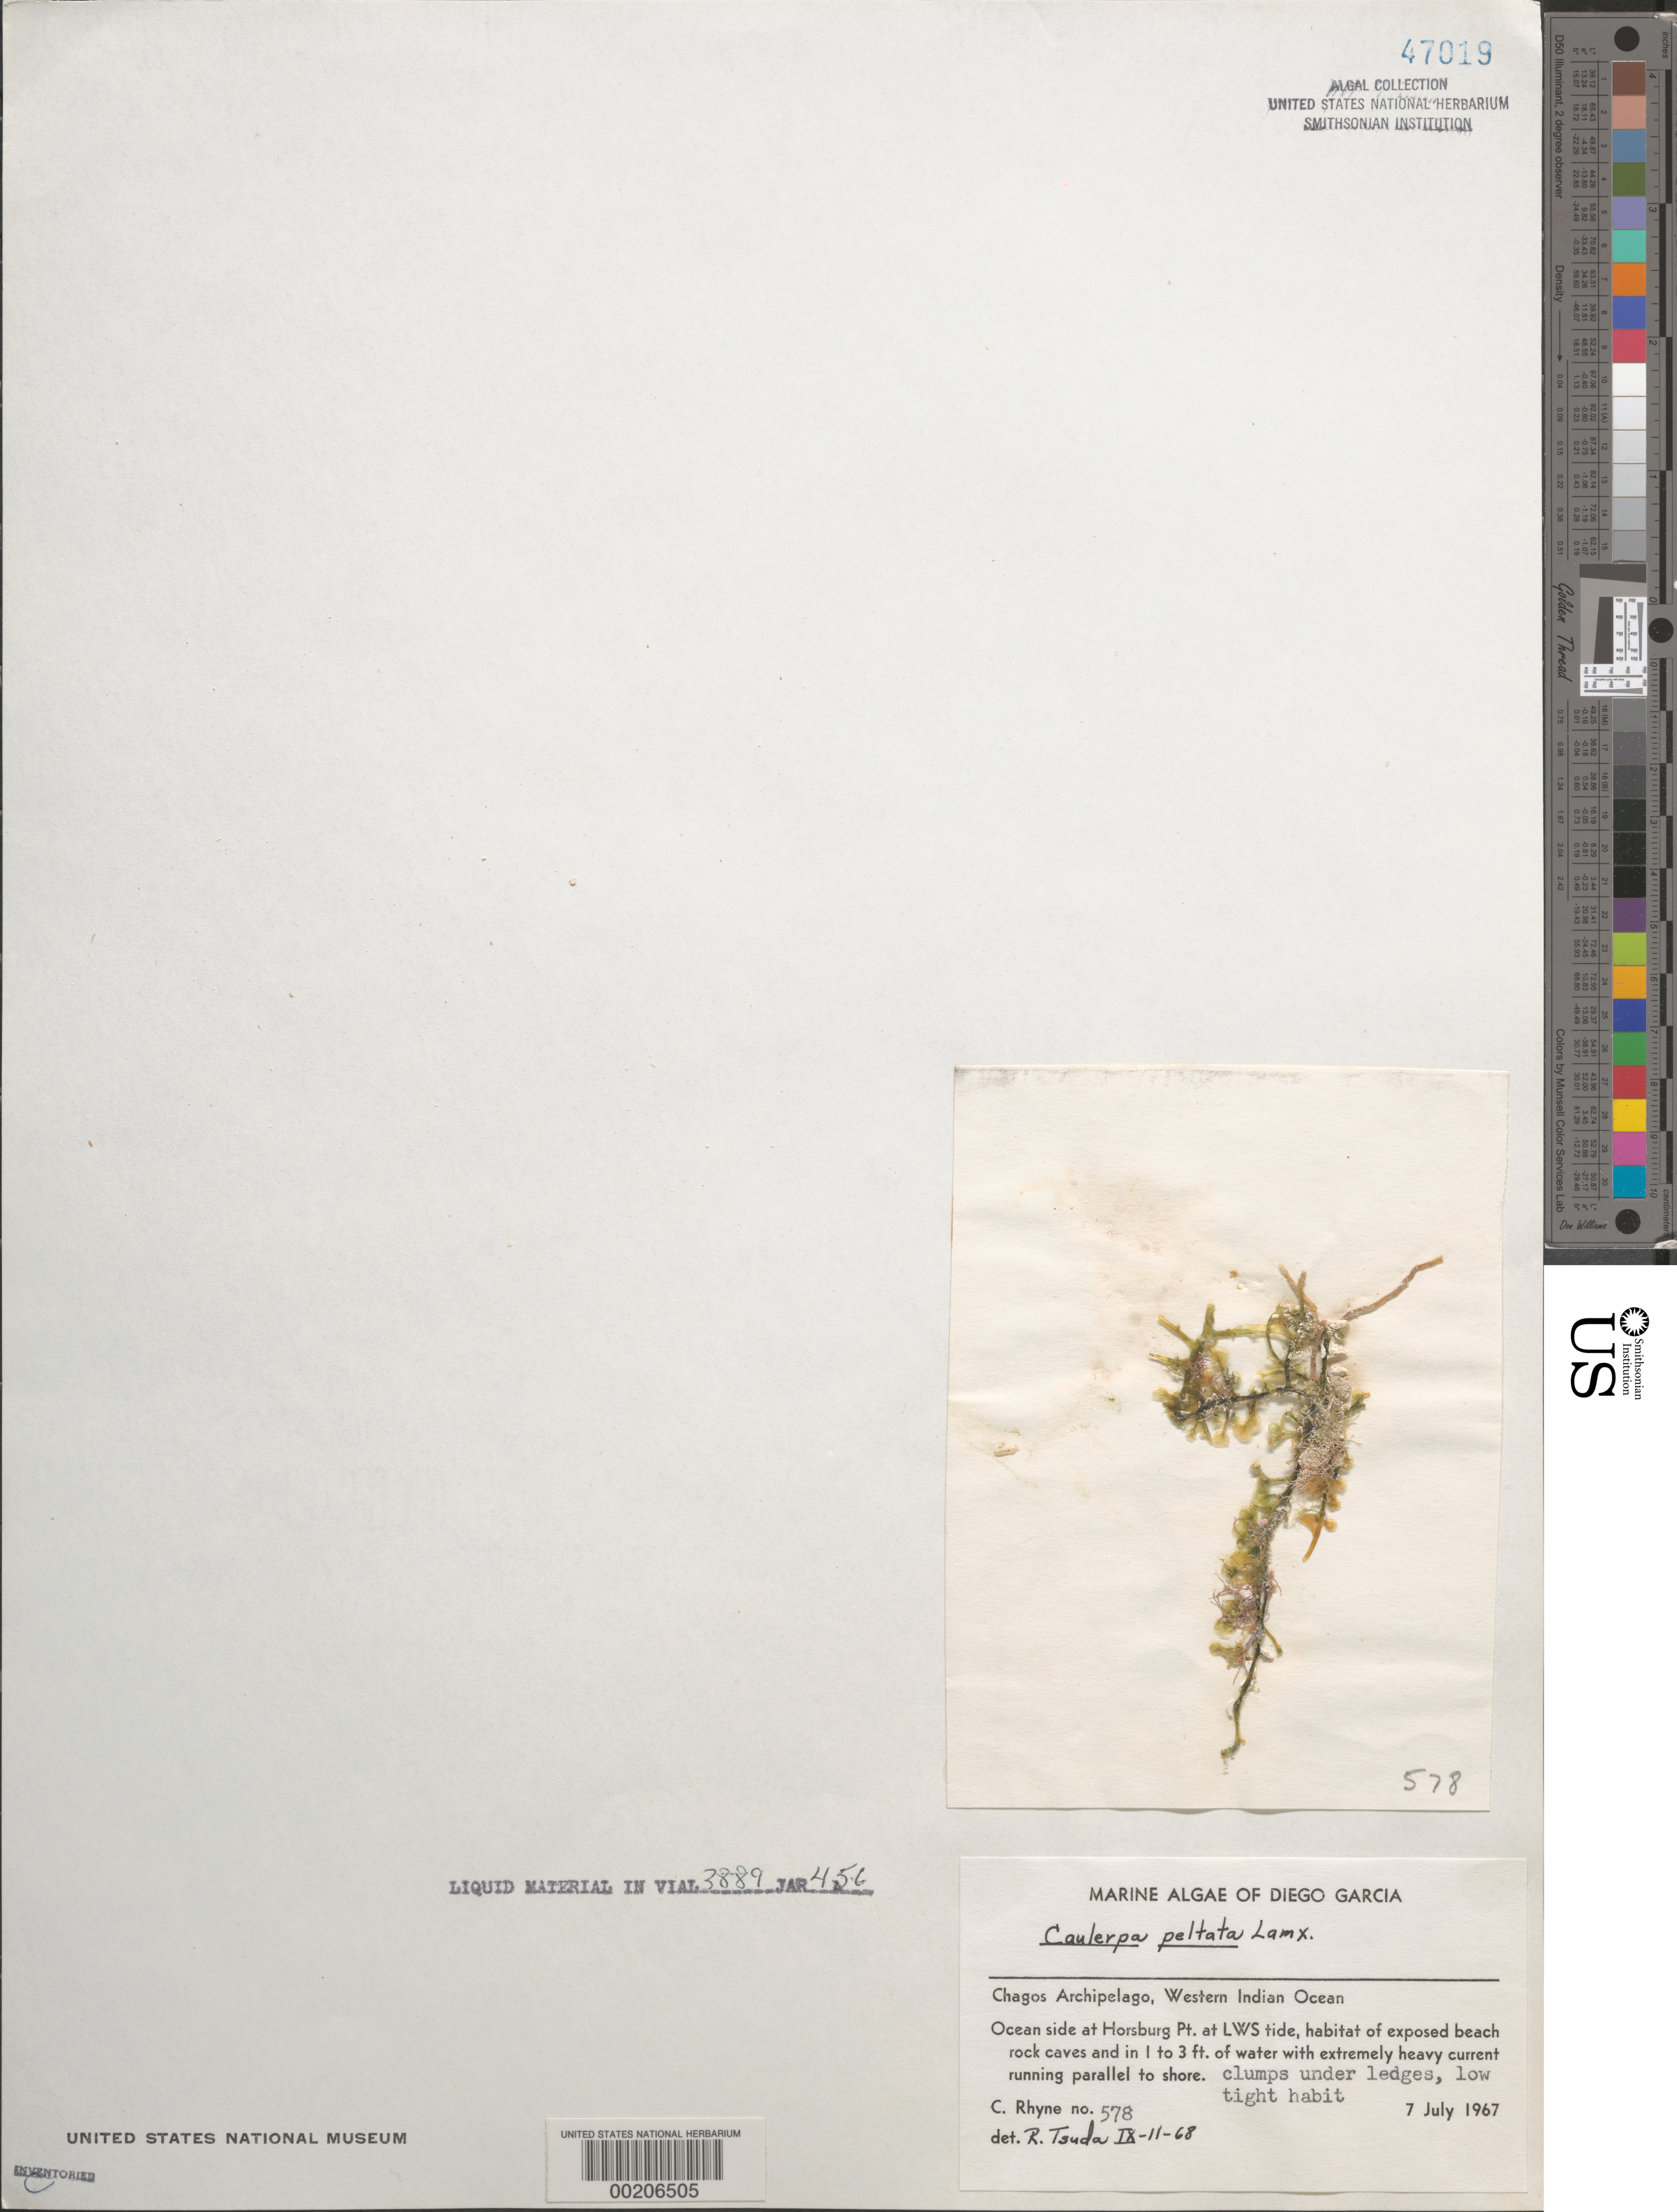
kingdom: Plantae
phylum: Chlorophyta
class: Ulvophyceae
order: Cladophorales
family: Cladophoraceae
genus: Cladophora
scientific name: Cladophora glomerata var. crassior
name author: (C. Agardh) C. Hoek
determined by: Algae name updating Project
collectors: C. Rhyne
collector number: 578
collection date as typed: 07 Jul 1967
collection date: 1967-07-07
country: British Indian Ocean Territory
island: Diego Garcia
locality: Horsburg Point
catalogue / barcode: US 47019